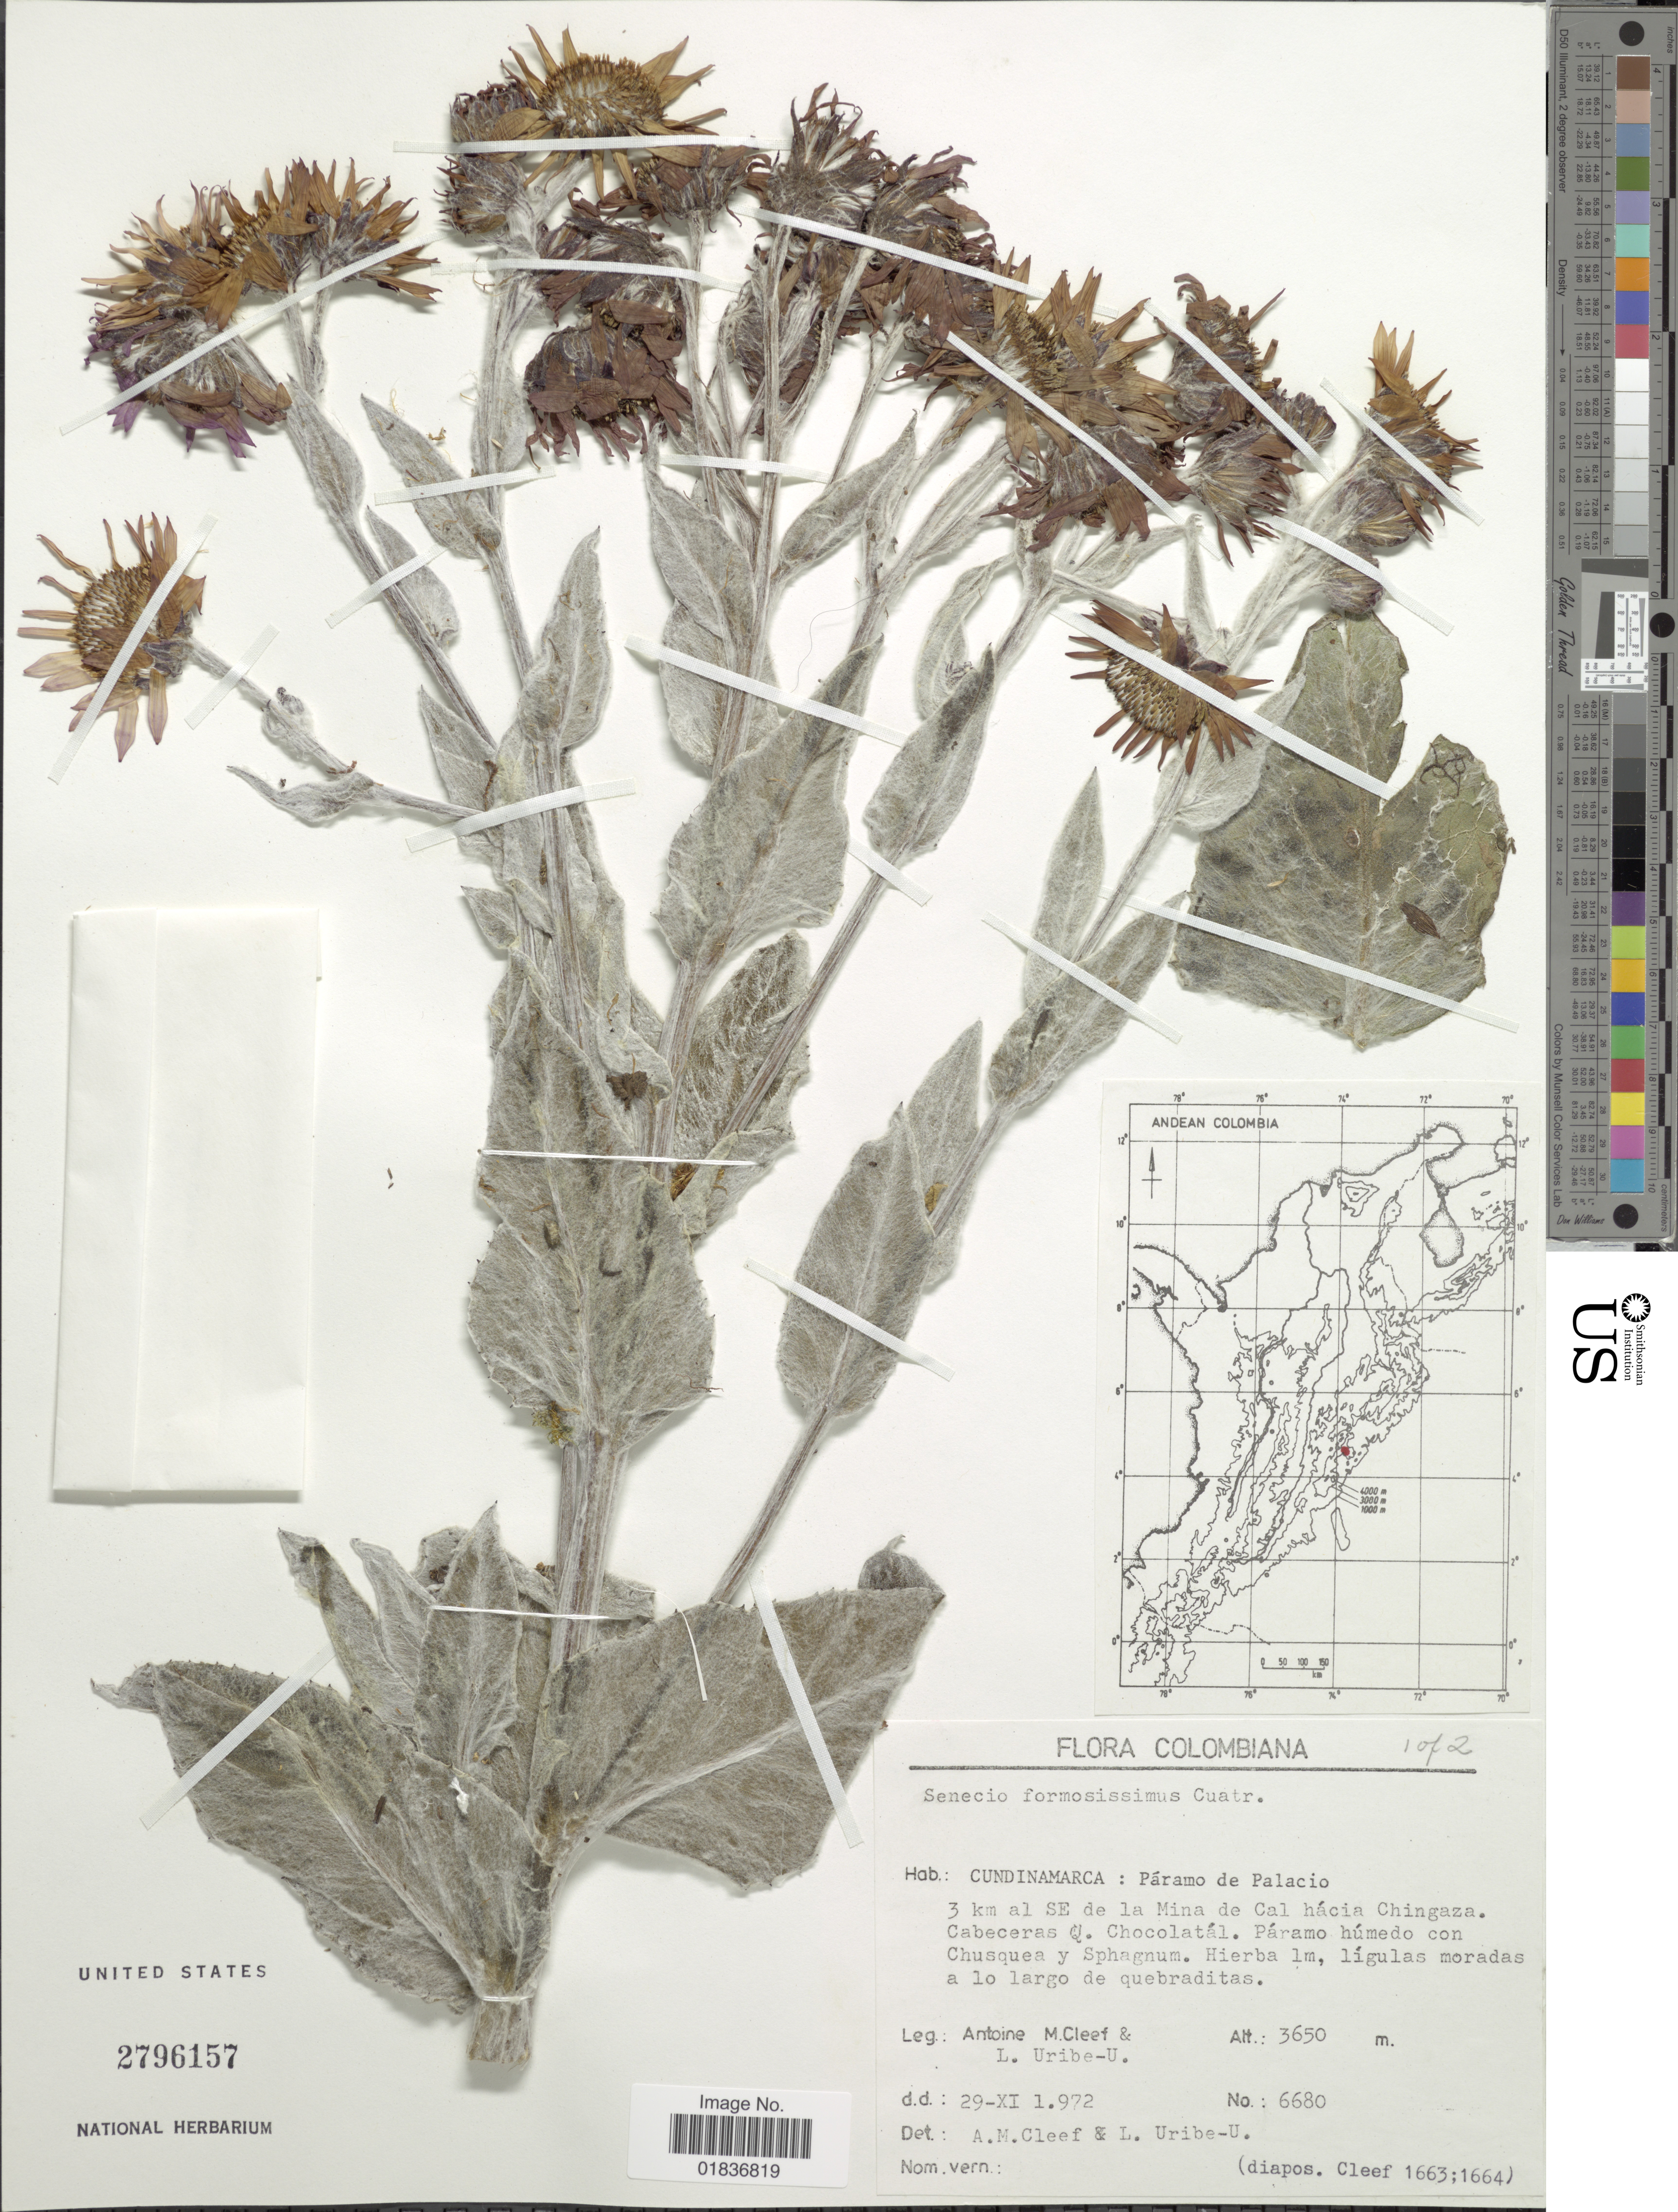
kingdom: Plantae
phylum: Tracheophyta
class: Magnoliopsida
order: Asterales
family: Asteraceae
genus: Senecio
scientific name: Senecio formosissimus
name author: Cuatrec.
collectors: A. M. Cleef & U. Uribe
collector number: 6680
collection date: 1972-11-29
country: Colombia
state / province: Cundinamarca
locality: Cundinamarca: Paramo de Palacio. 3 km al SE de la Mina de Cal hacia Chingaza. Cabeceras Q. Chocolatal.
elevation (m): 3650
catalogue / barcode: US 2796157